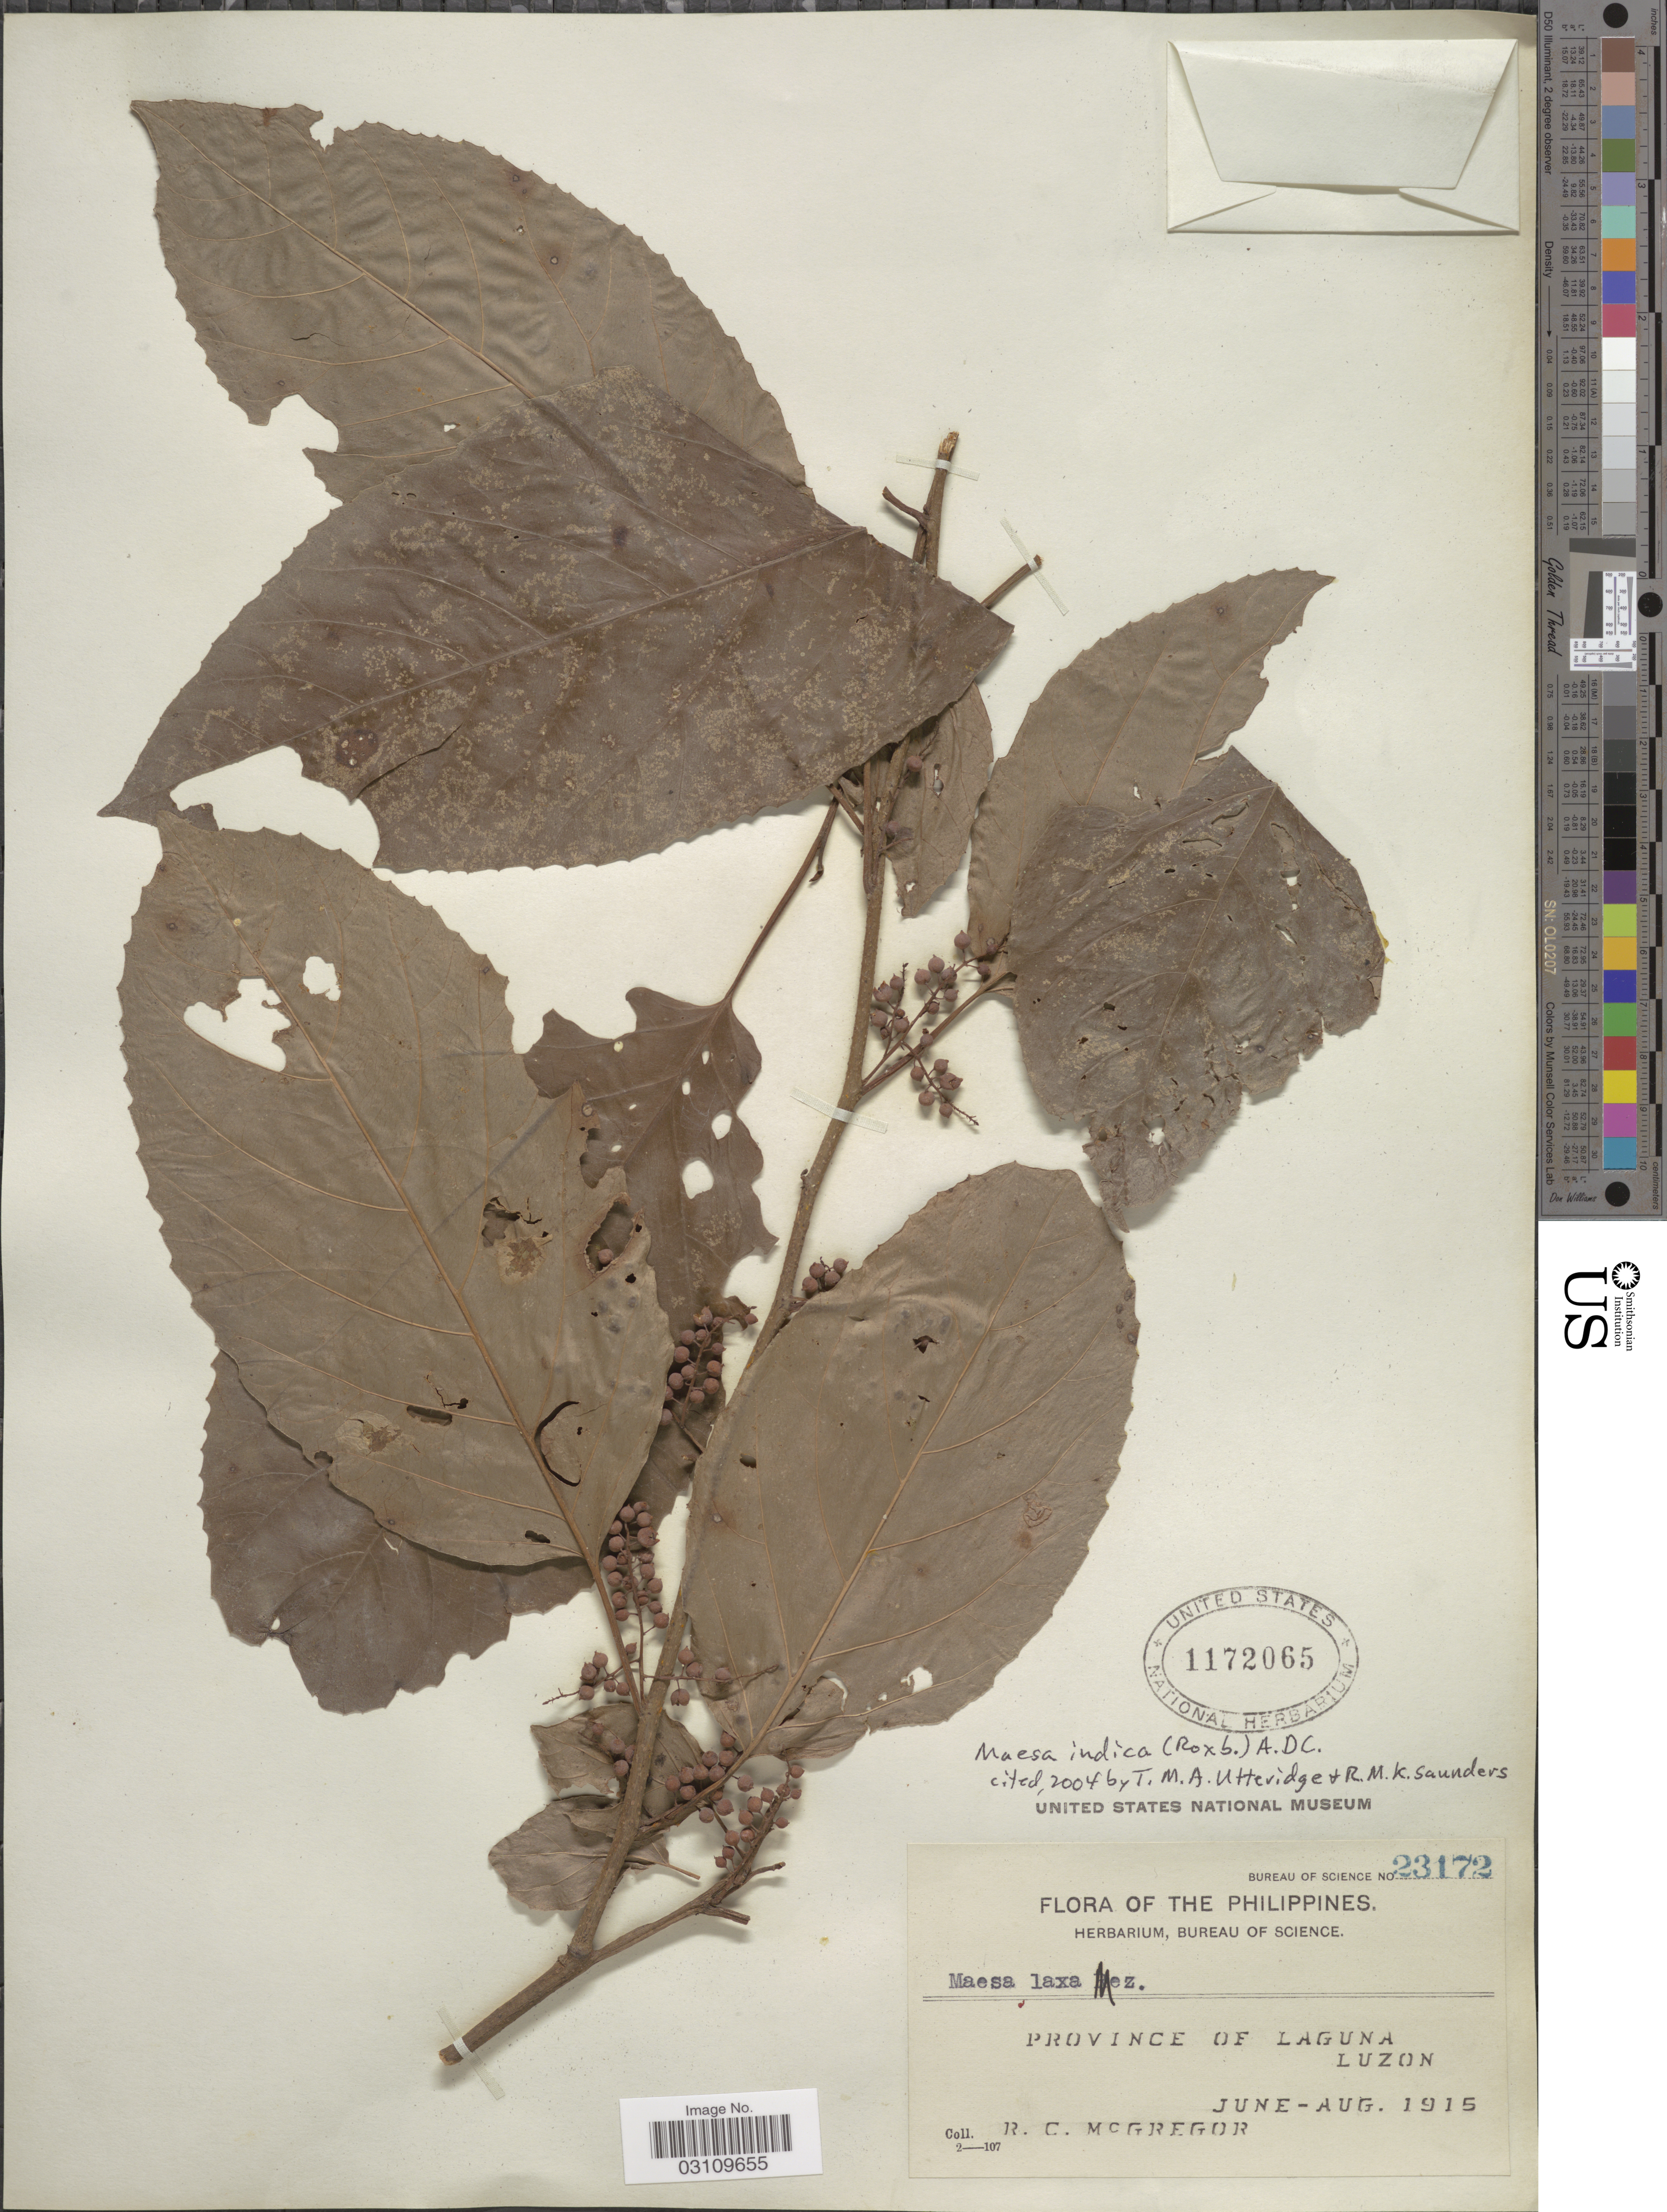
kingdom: Plantae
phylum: Tracheophyta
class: Magnoliopsida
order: Ericales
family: Primulaceae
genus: Maesa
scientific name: Maesa indica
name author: (Roxb.) A. DC.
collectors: R. C. McGregor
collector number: Bureau of Science 23172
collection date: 1915-06/1915-08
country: Philippines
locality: Province of Laguna, Luzon.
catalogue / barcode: US 1172065